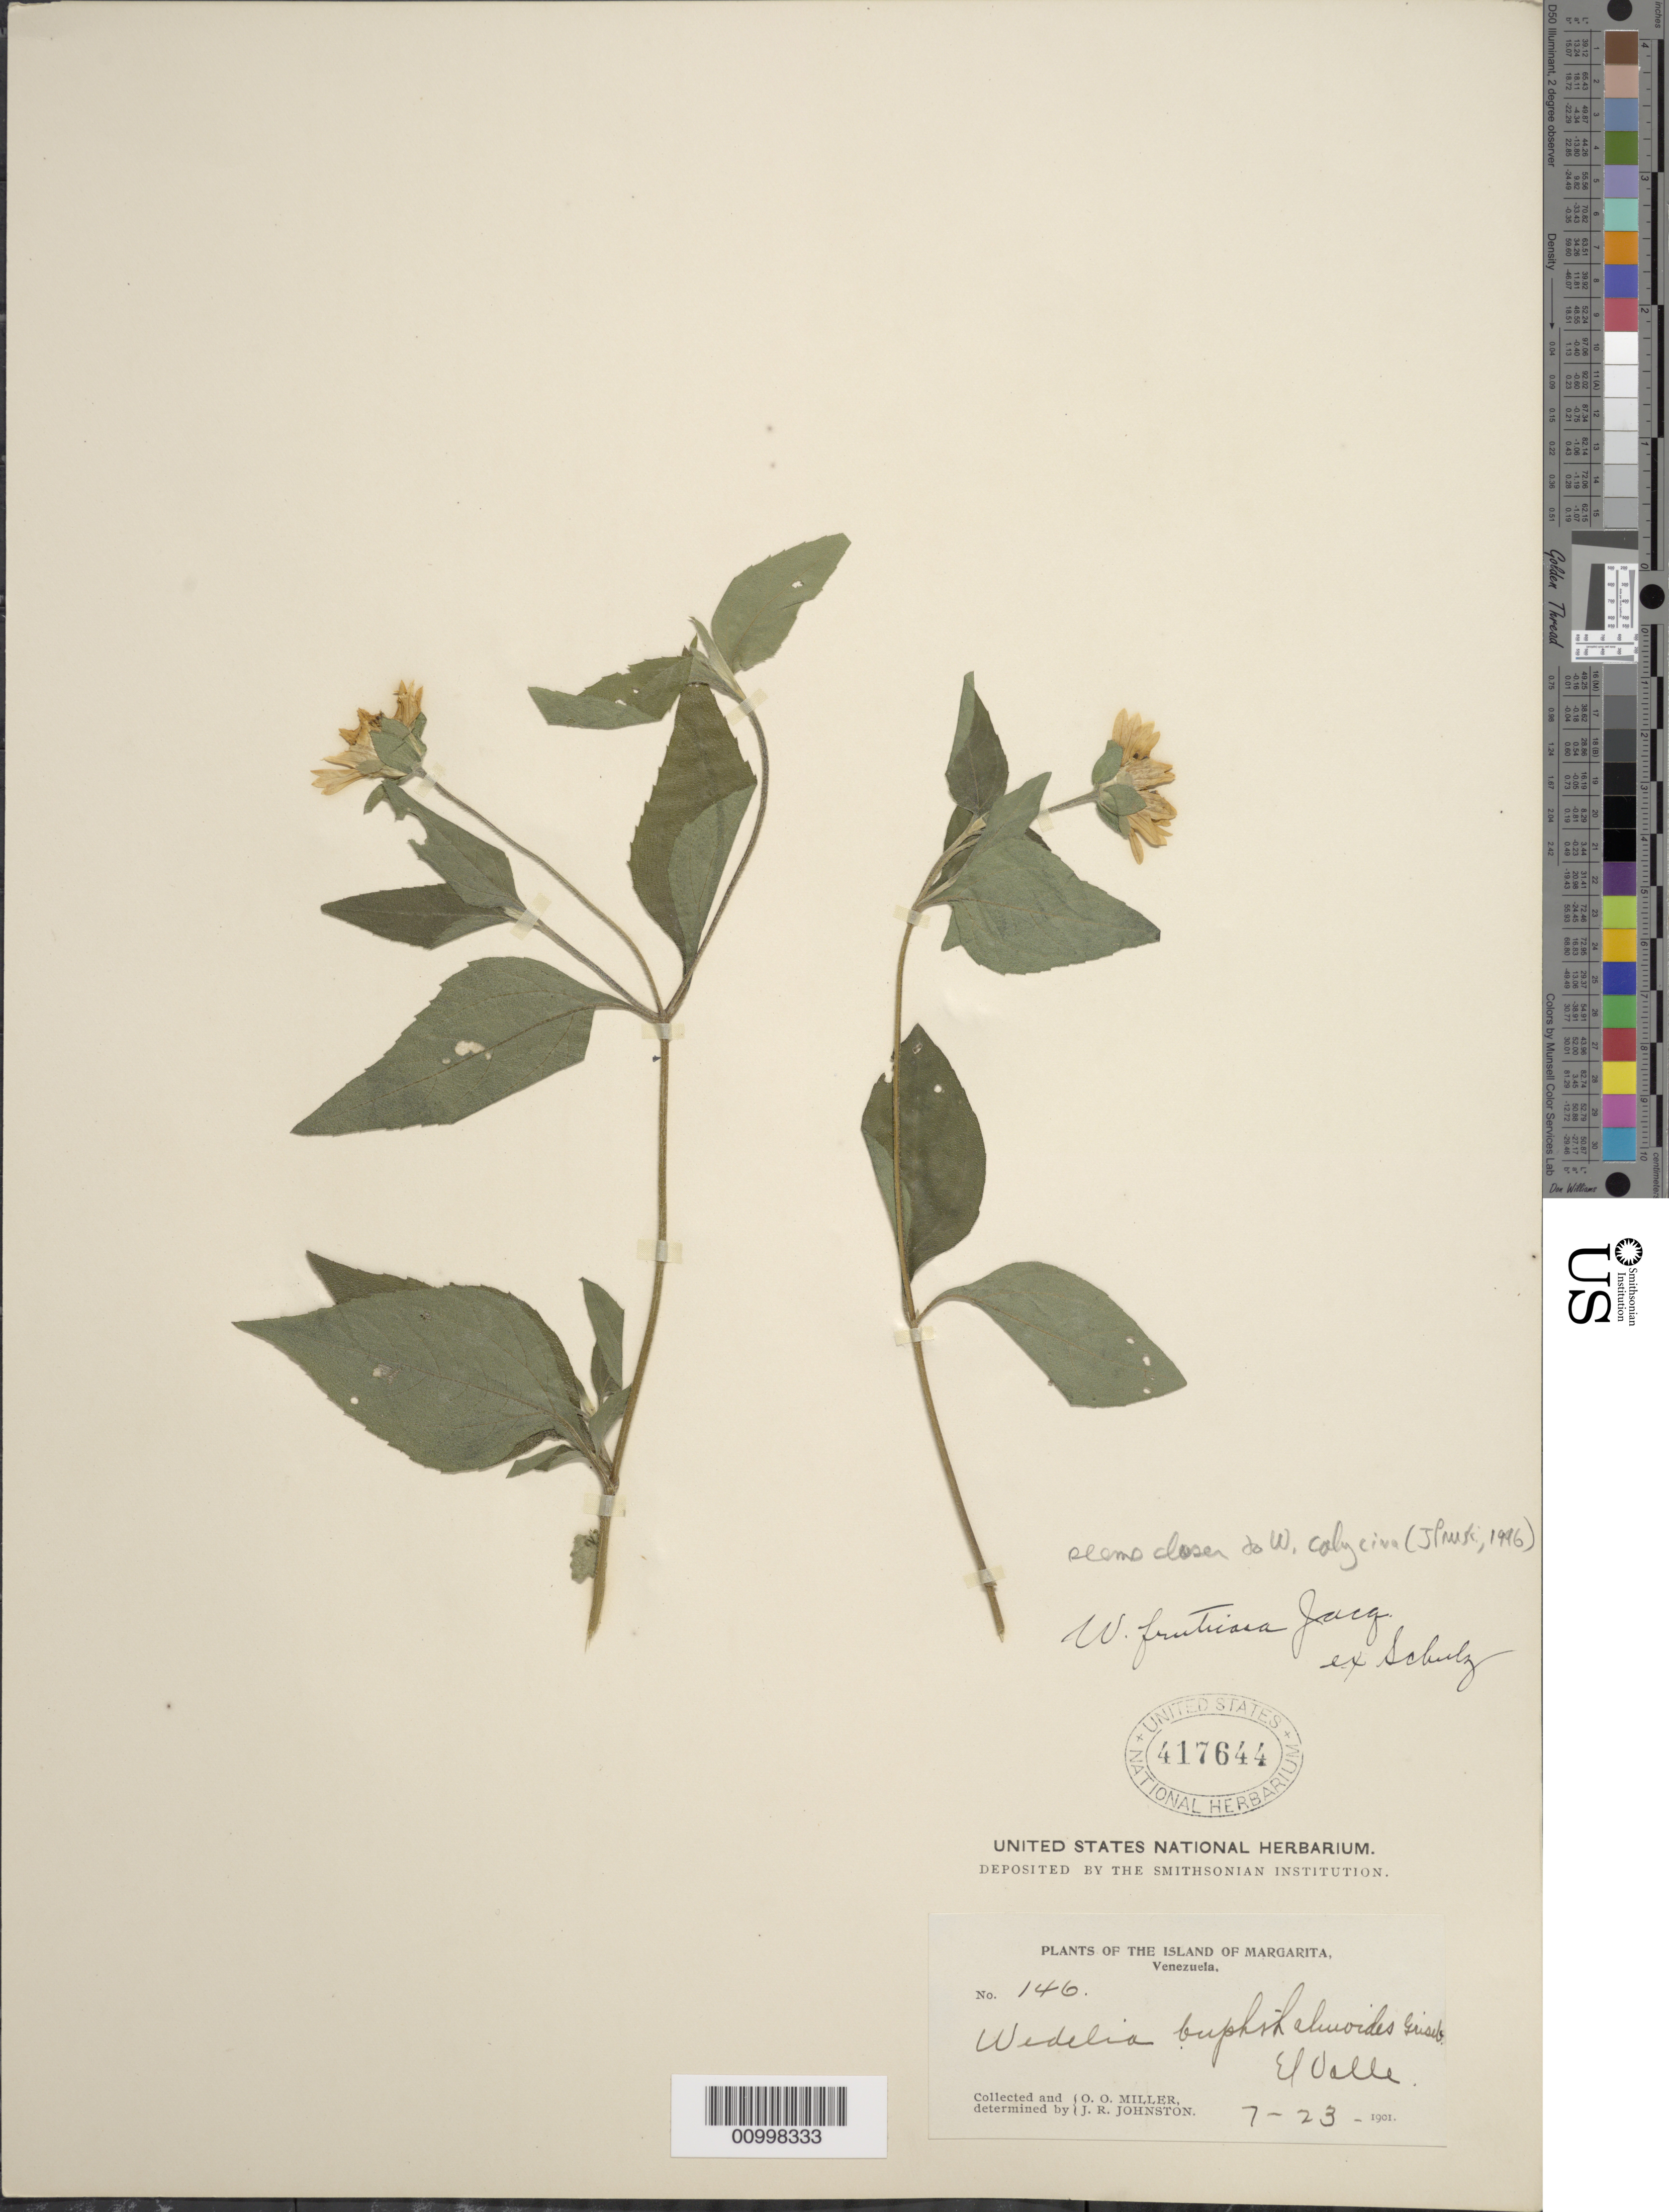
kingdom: Plantae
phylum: Tracheophyta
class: Magnoliopsida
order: Asterales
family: Asteraceae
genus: Wedelia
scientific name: Wedelia calycina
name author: Rich.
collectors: O. O. Miller & J. Johnston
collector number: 146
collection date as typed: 23 Jul 1901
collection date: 1901-07-23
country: Venezuela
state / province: Nueva Esparta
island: Margarita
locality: El Valle.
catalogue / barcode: US 417644